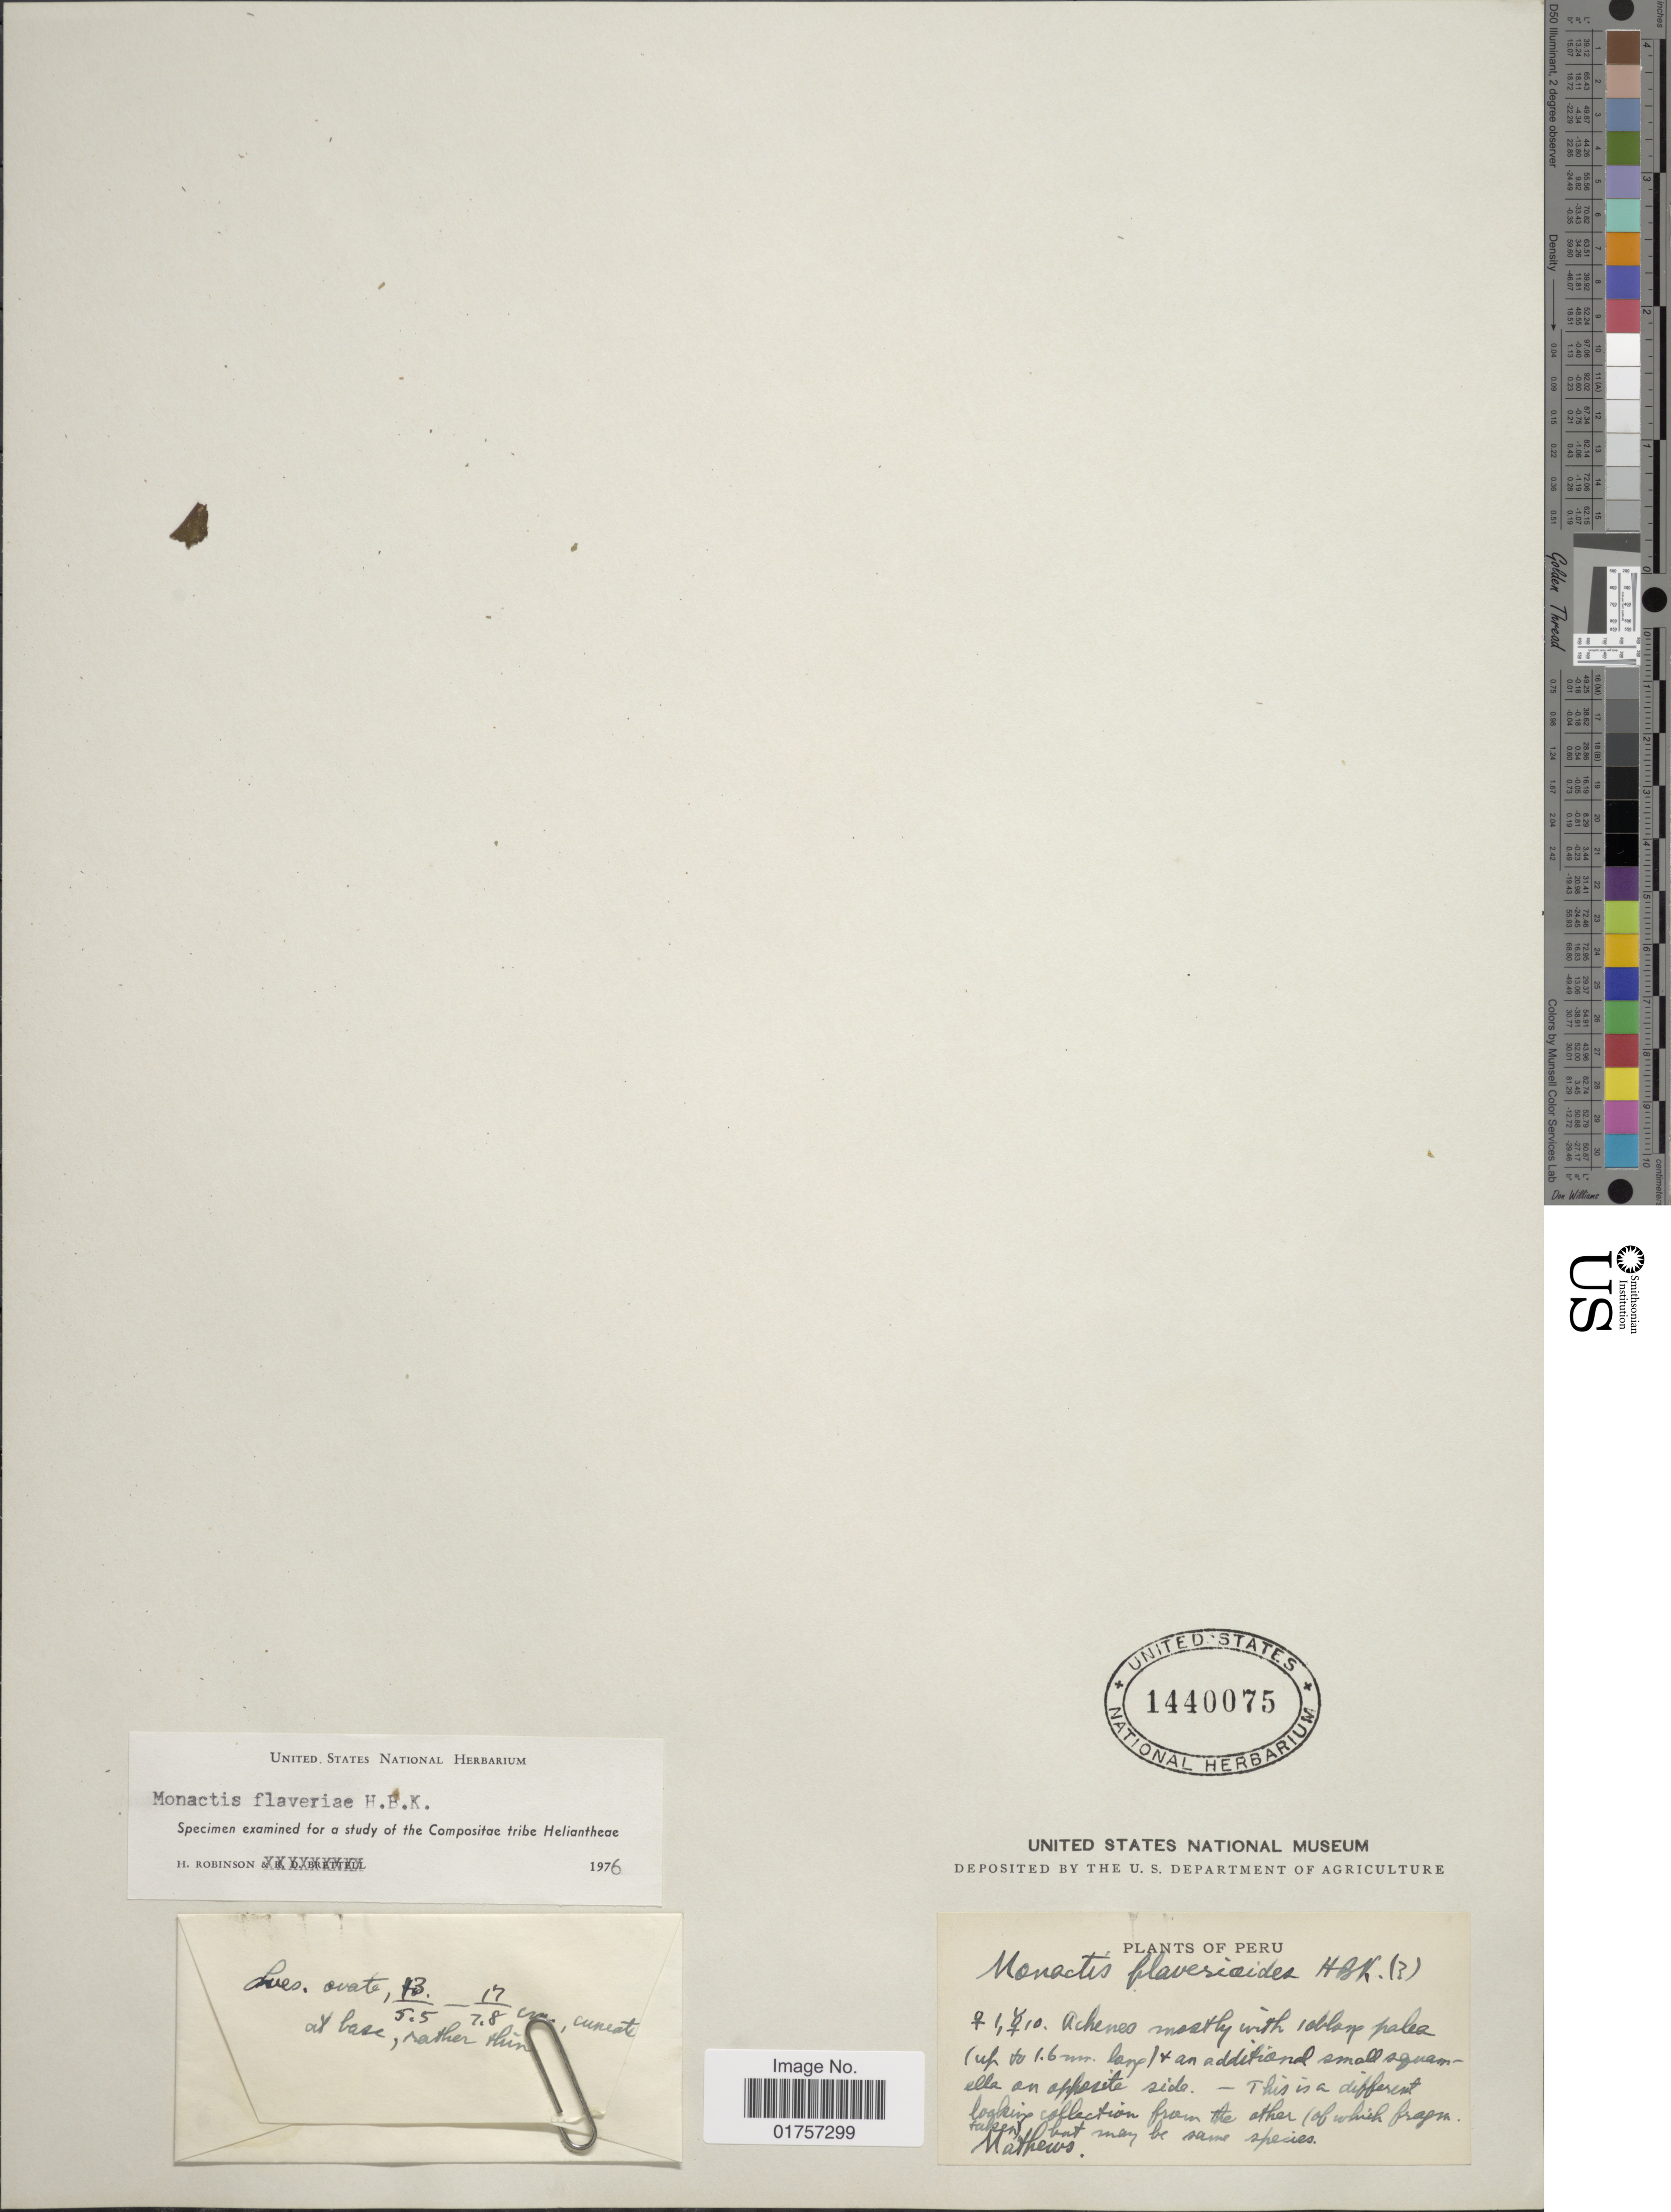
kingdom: Plantae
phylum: Tracheophyta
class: Magnoliopsida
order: Asterales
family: Asteraceae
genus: Monactis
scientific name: Monactis flaverioides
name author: Humb.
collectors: -- Mathews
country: Peru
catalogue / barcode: US 1440075